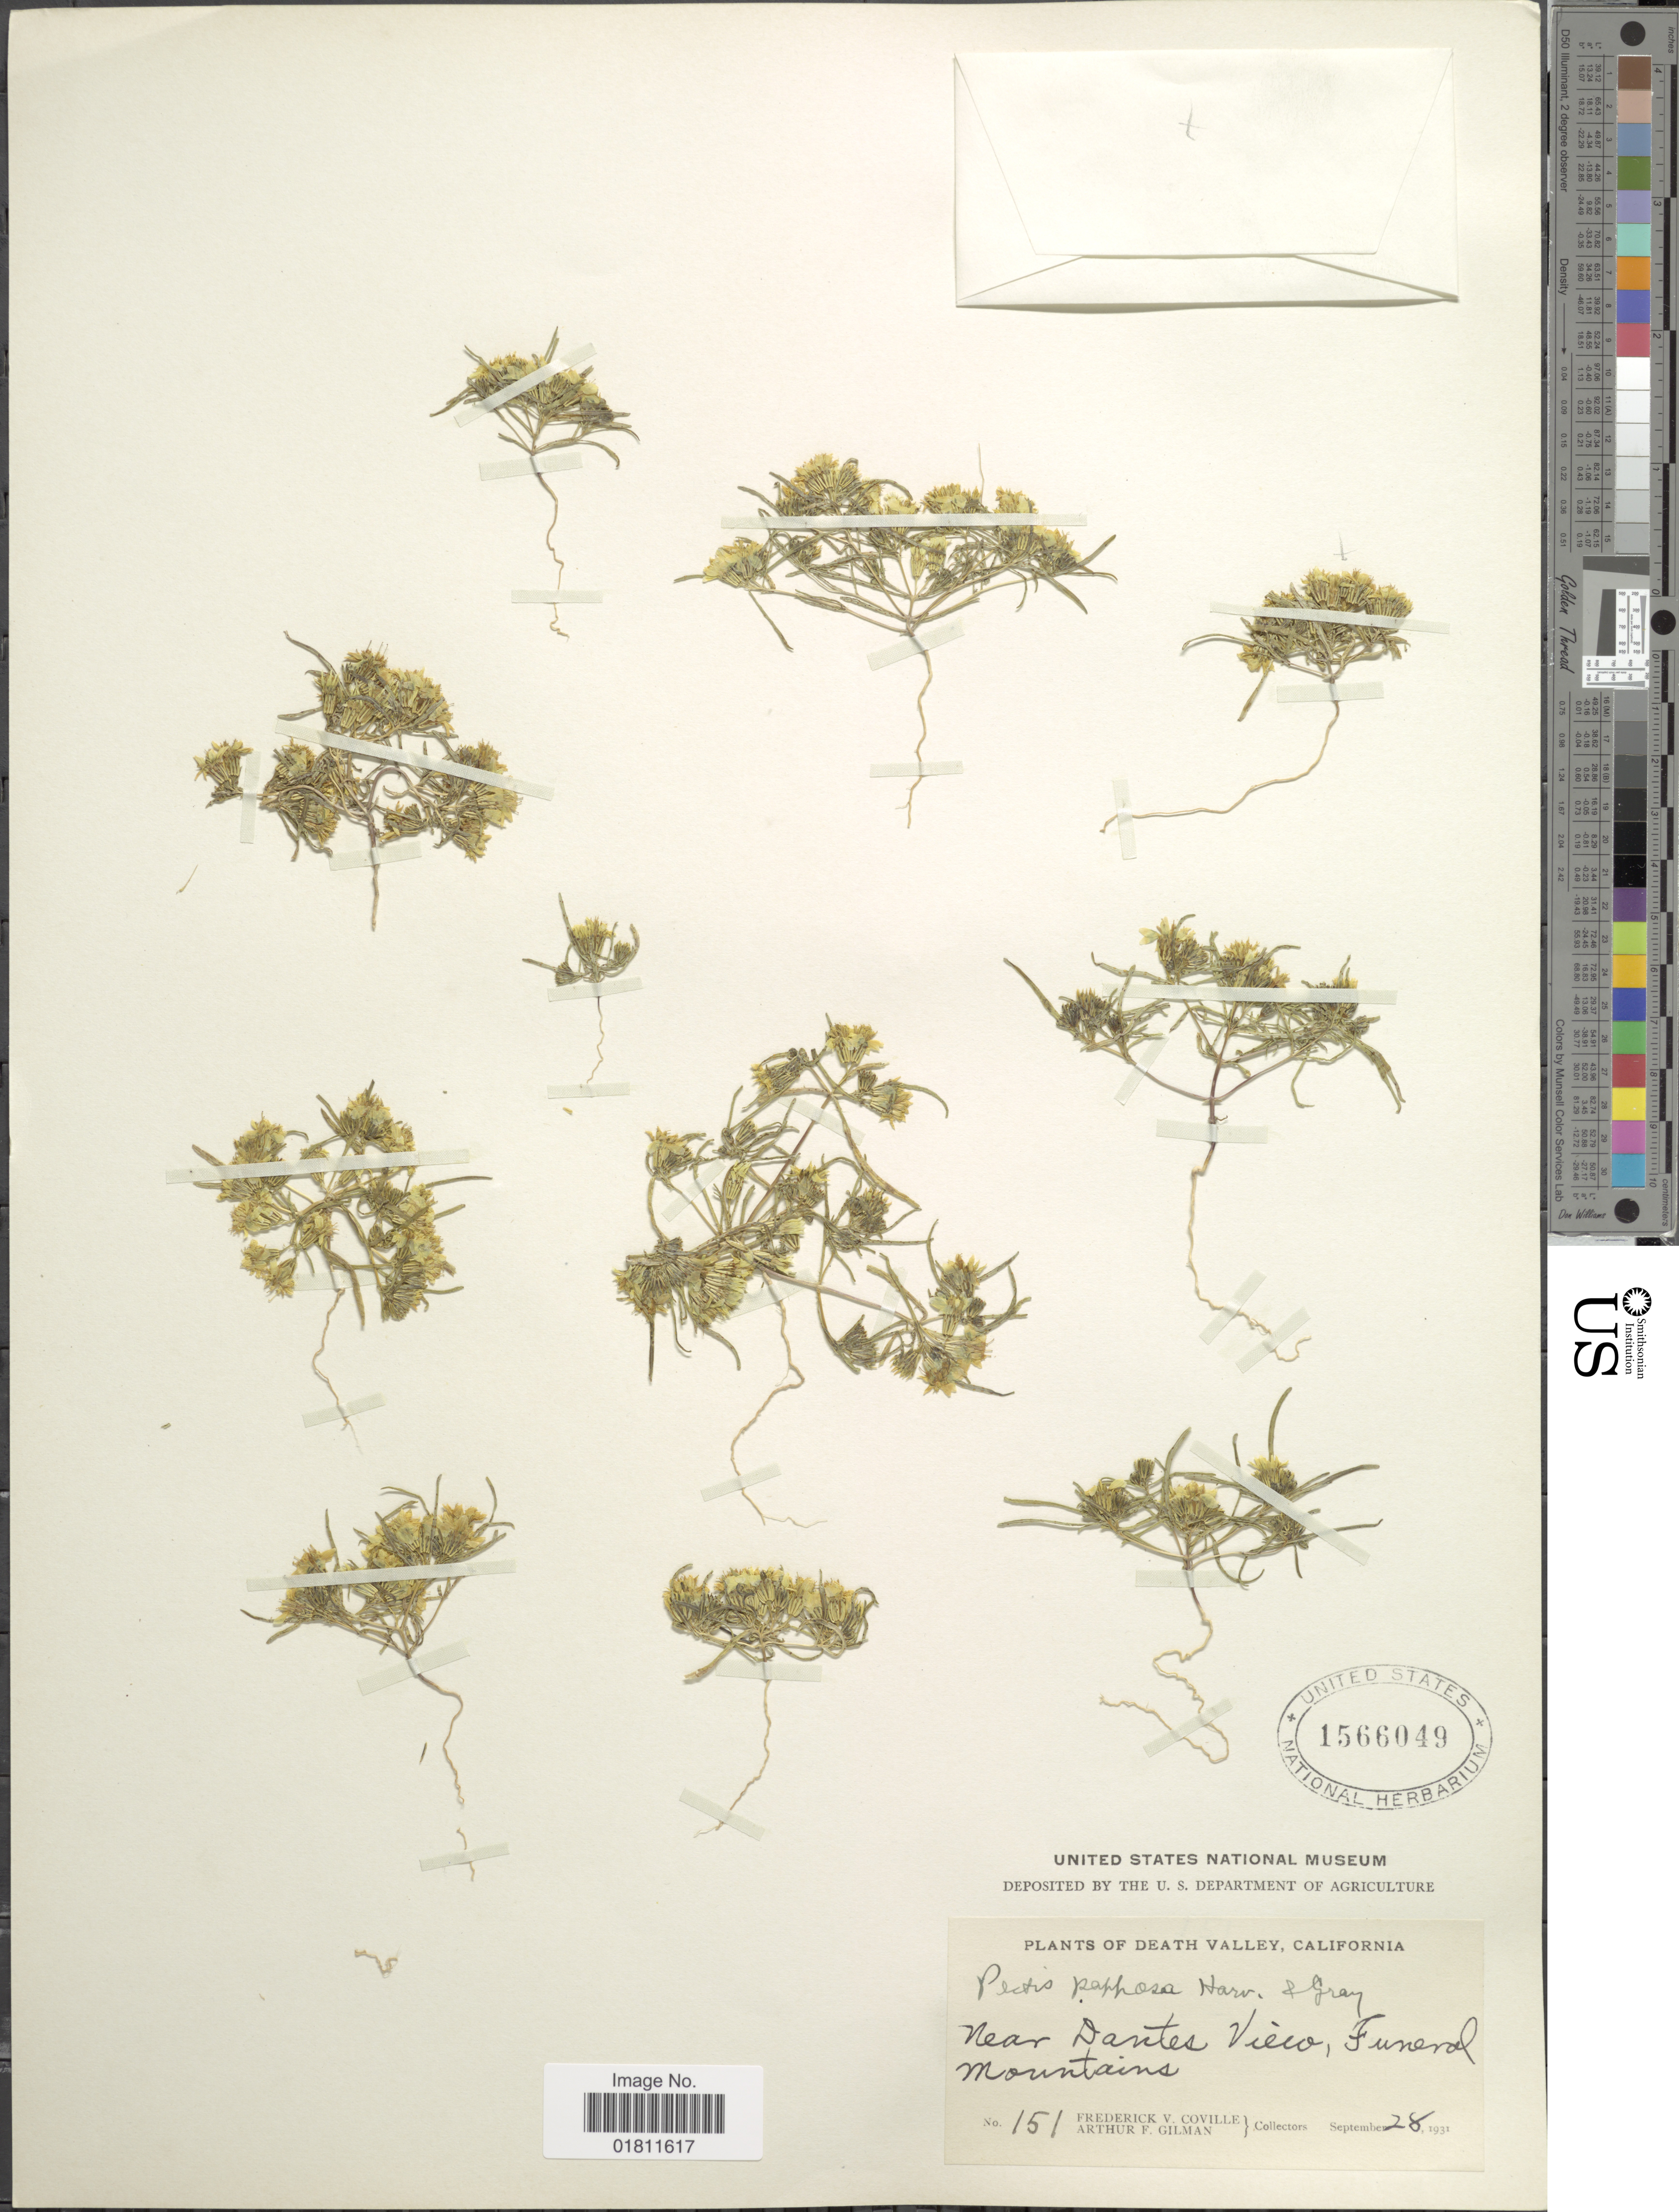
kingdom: Plantae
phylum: Tracheophyta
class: Magnoliopsida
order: Asterales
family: Asteraceae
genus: Pectis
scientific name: Pectis papposa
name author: Harv. & A. Gray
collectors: F. V. Coville & A. Gilman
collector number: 151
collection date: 1931-09-28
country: United States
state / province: California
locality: Death Valley, California, Near Dantes View, Funeral mountains.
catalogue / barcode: US 1566049